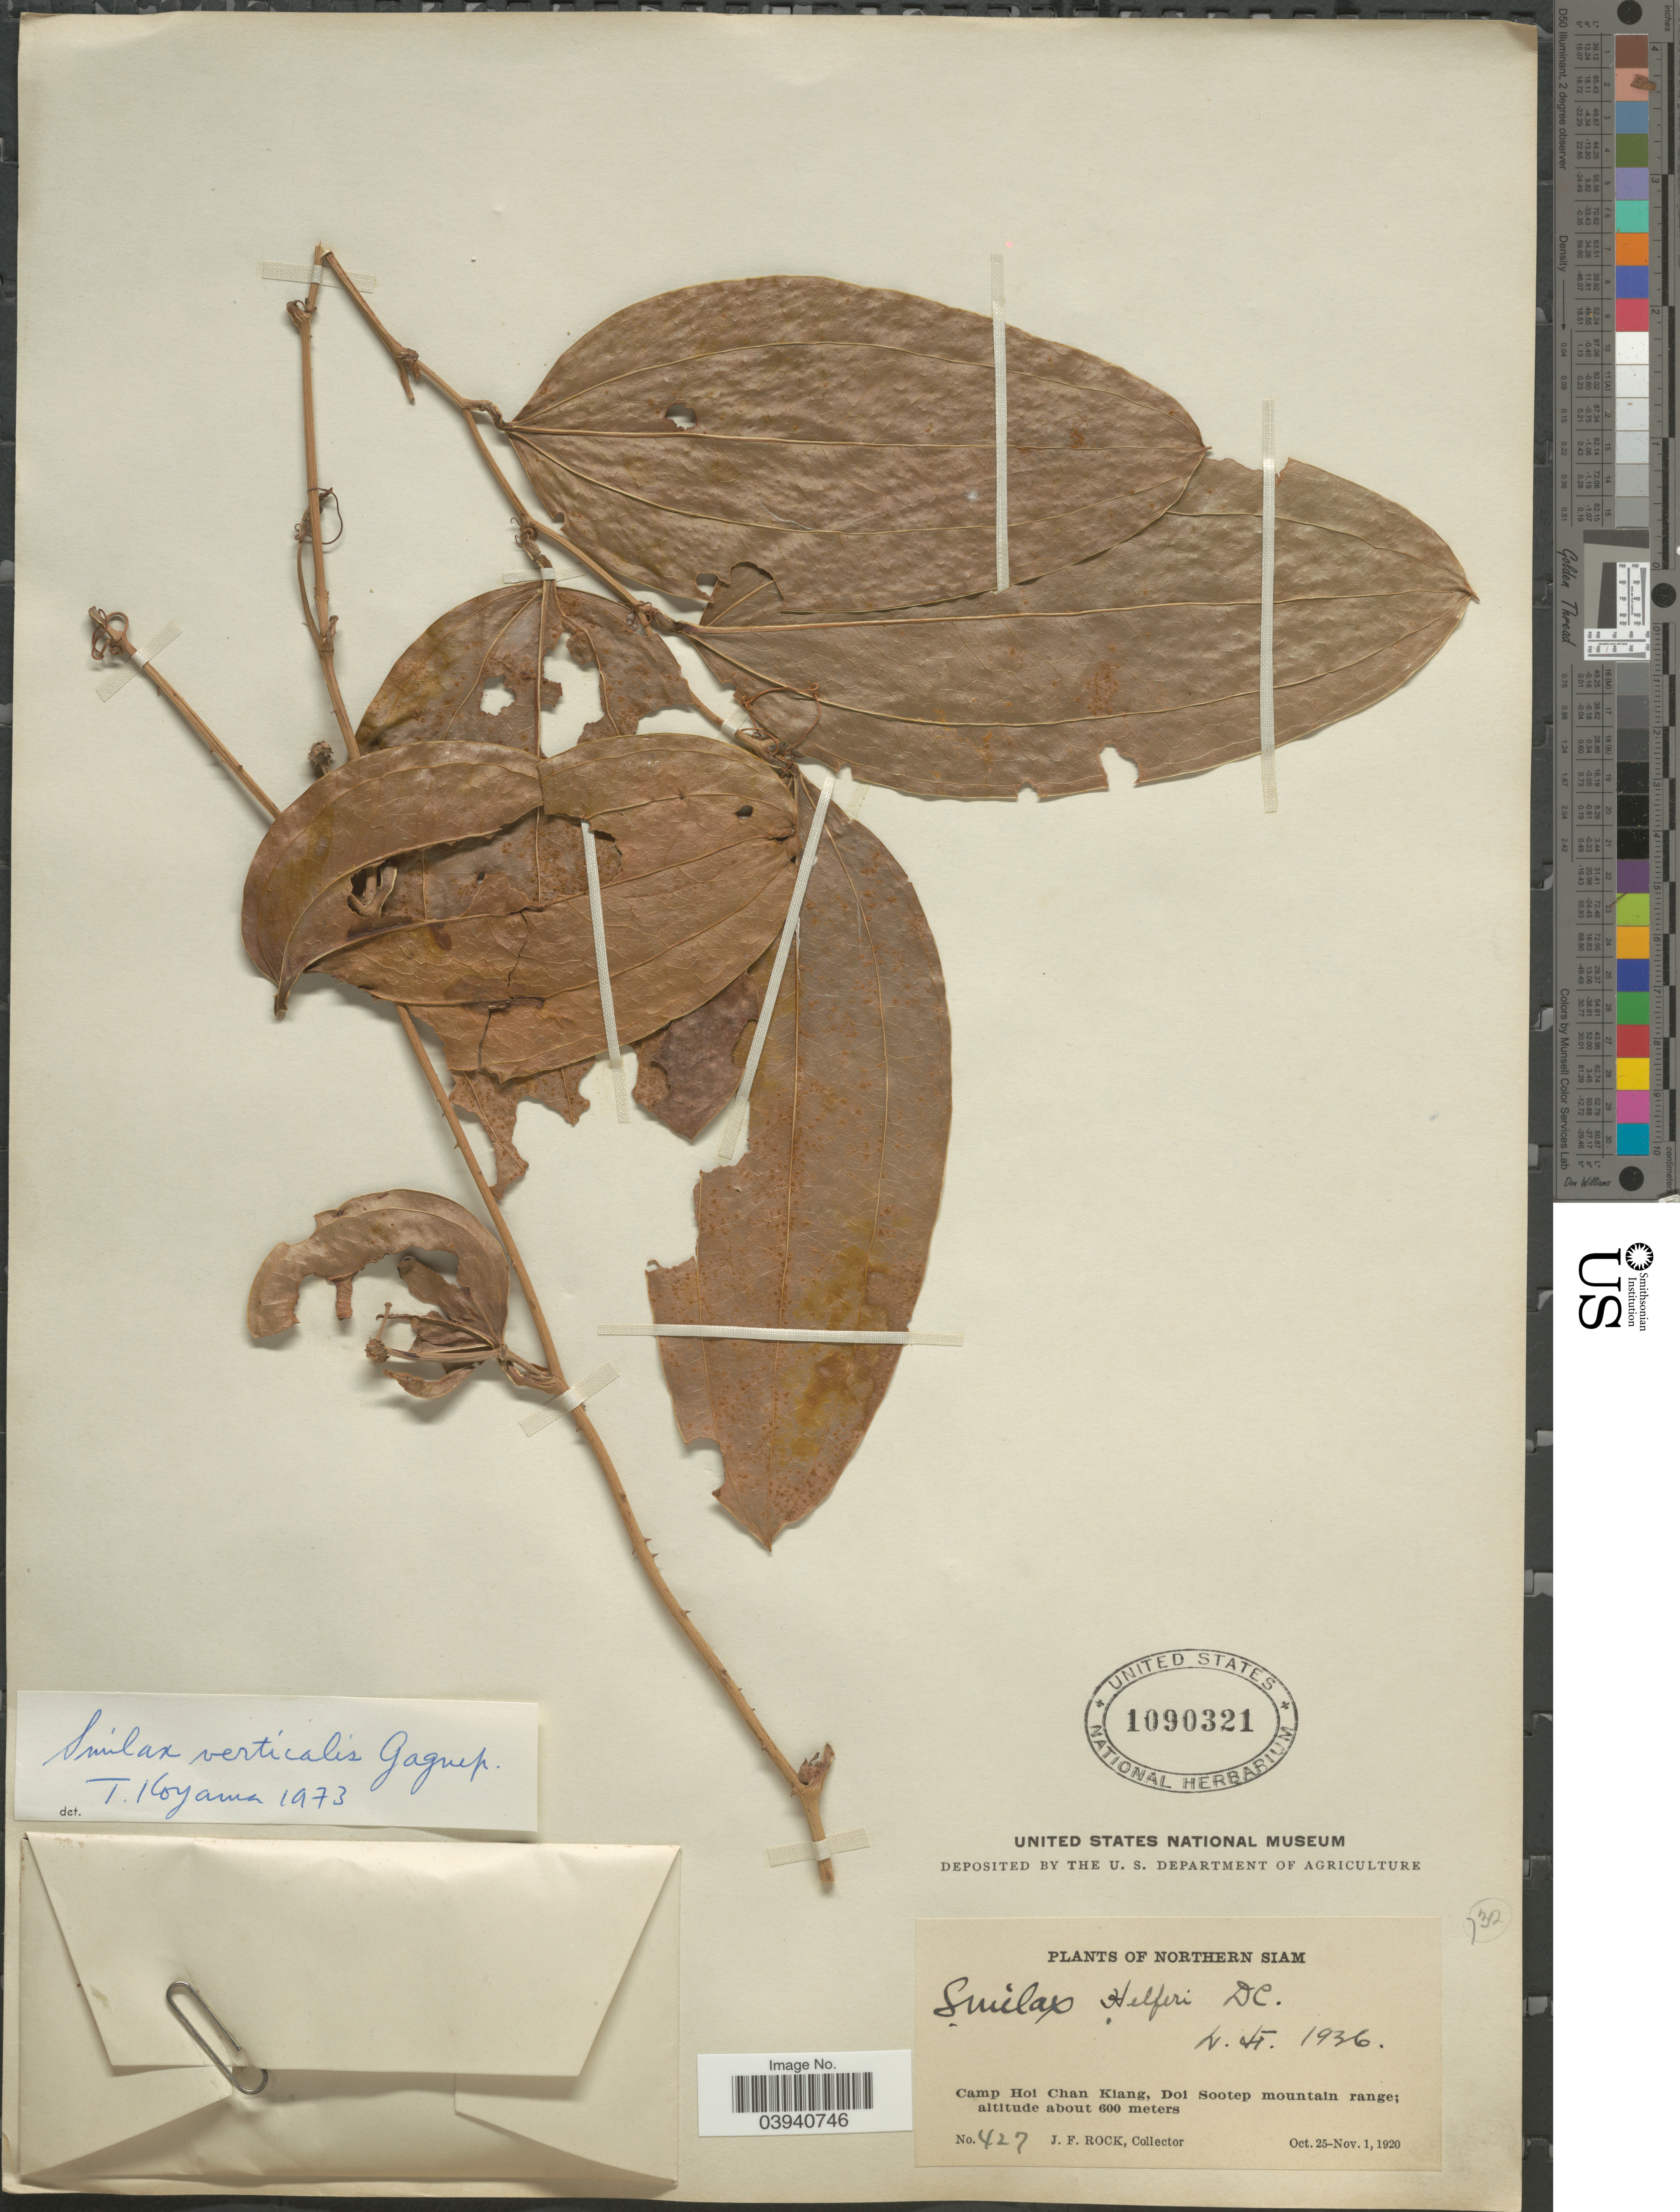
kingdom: Plantae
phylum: Tracheophyta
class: Liliopsida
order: Liliales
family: Smilacaceae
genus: Smilax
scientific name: Smilax helferi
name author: A. DC.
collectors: J. Rock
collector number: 427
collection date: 1920-10-25/1920-11-01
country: Thailand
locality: Northern Siam. Camp Hoi Chan Kiang, Doi Sootep mountain range.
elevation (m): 600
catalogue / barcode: US 1090321